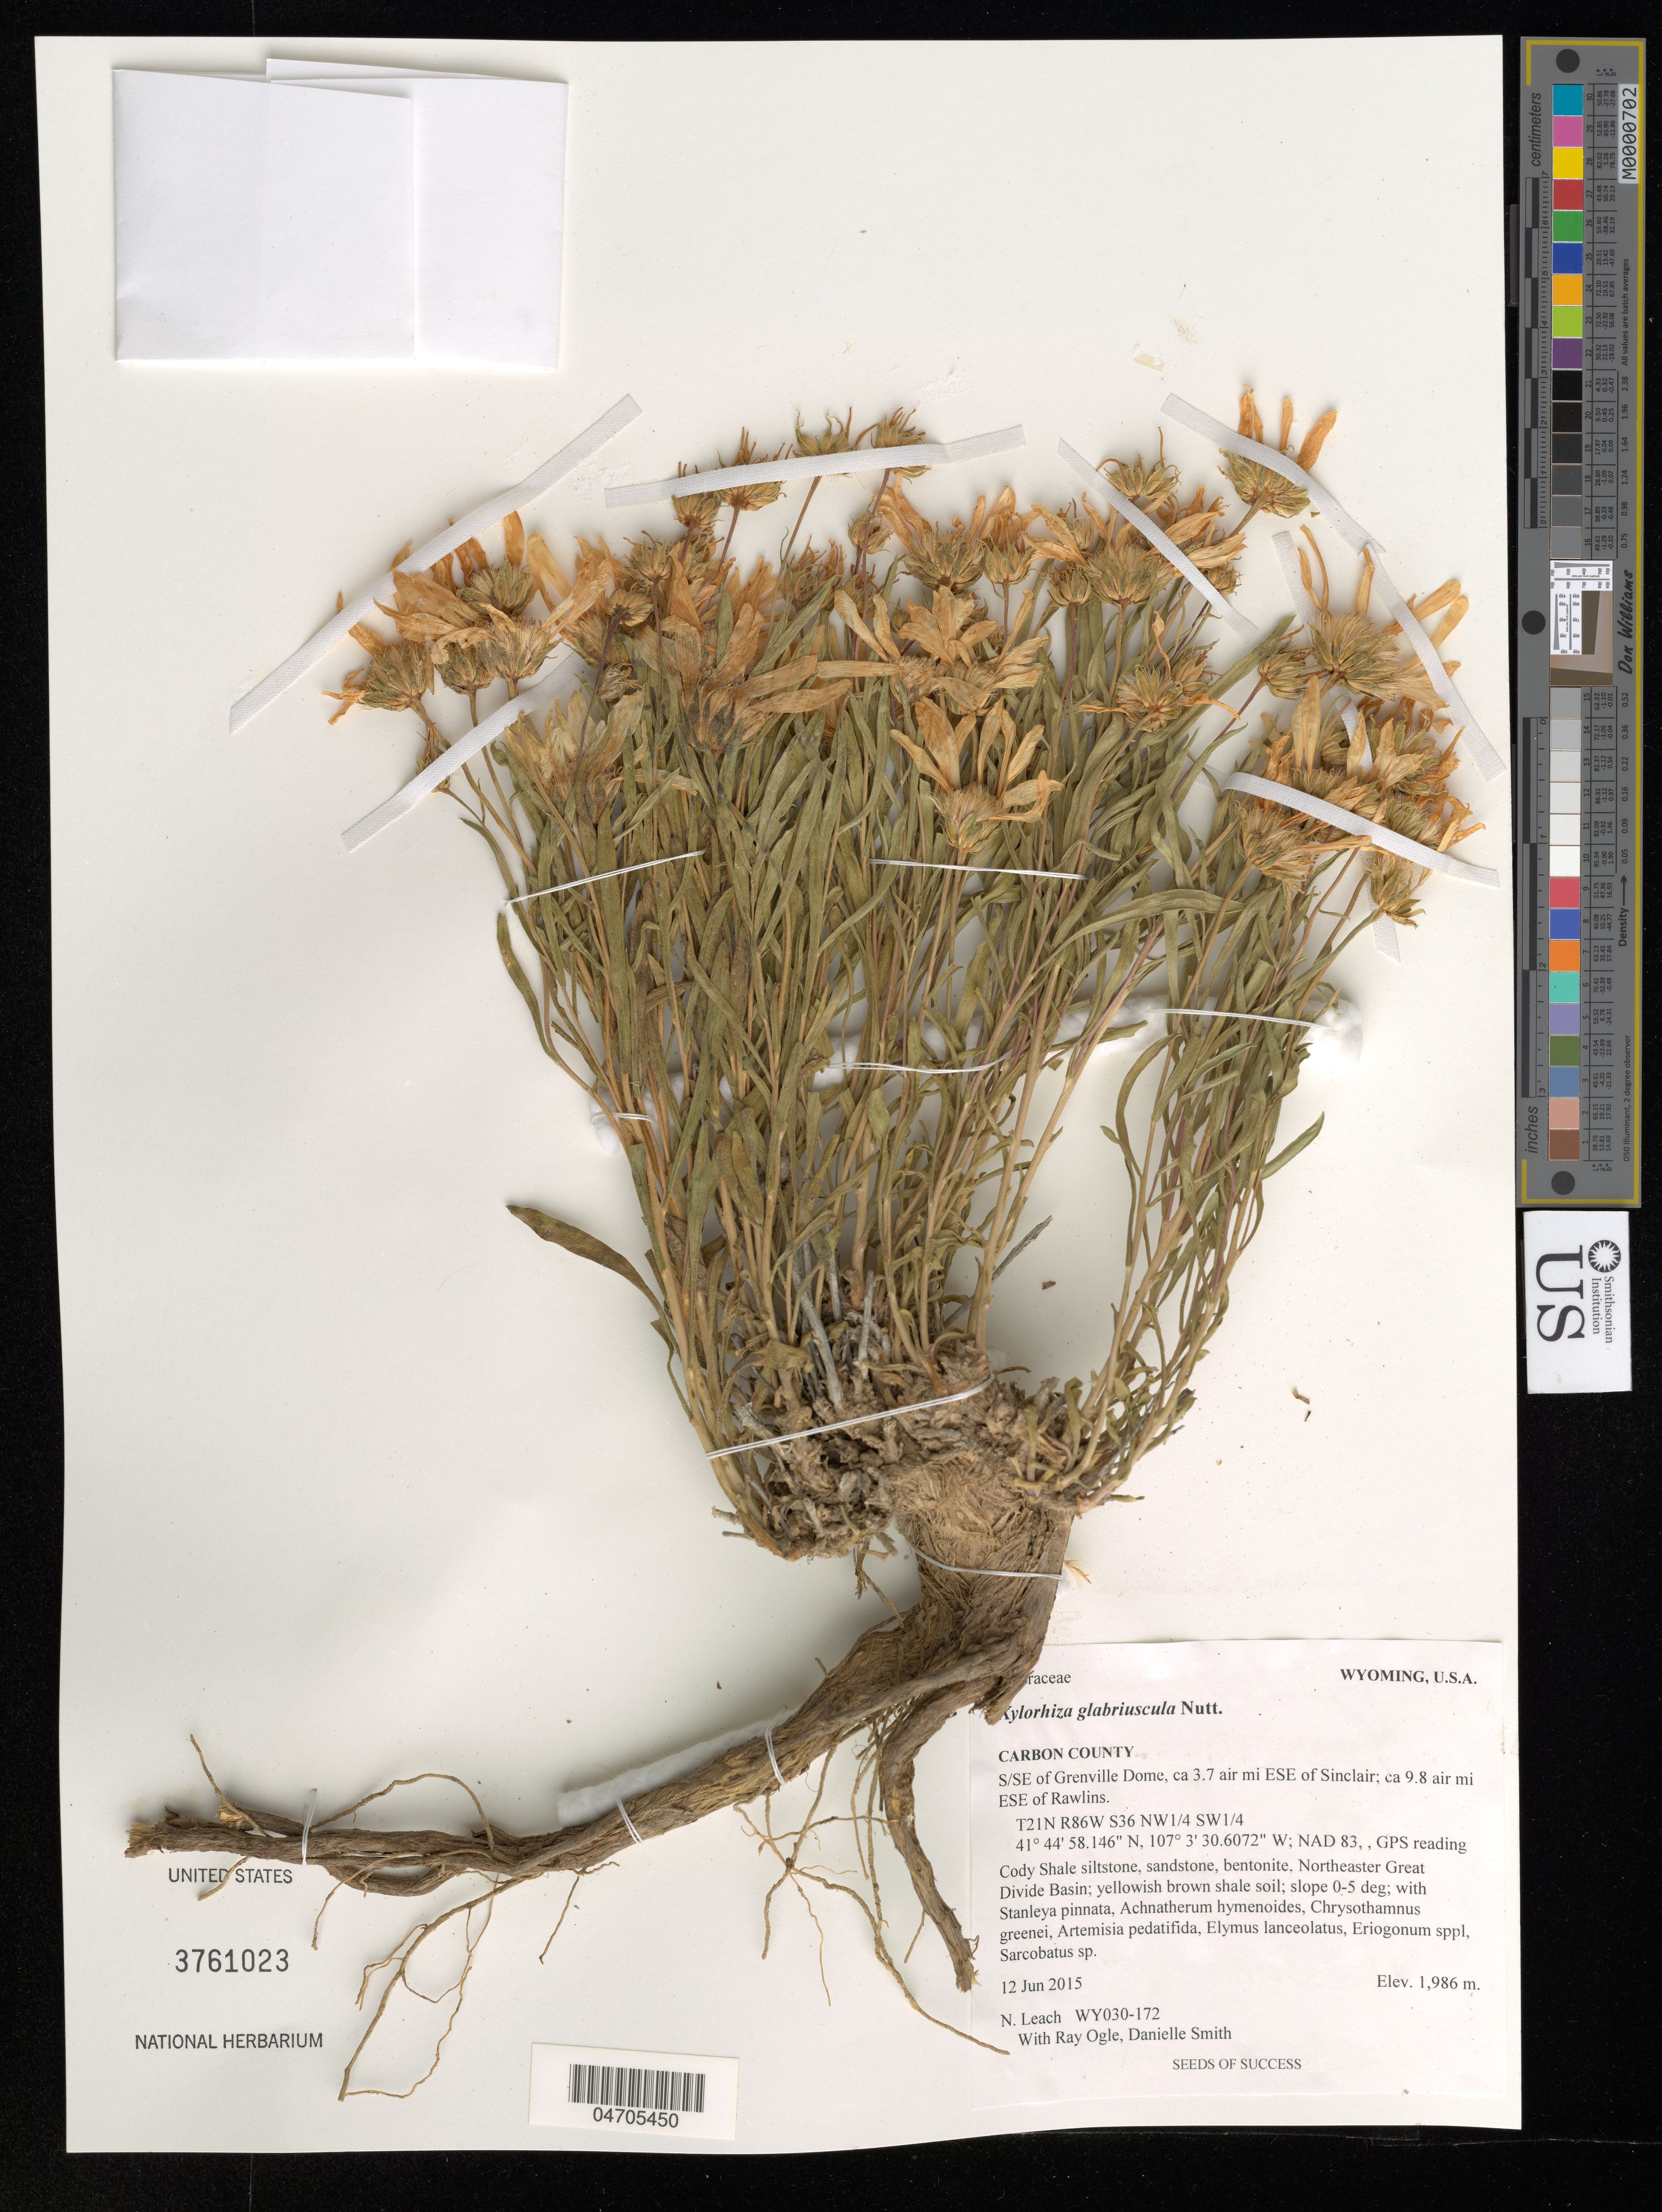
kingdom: Plantae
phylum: Tracheophyta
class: Magnoliopsida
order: Asterales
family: Asteraceae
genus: Xylorhiza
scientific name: Xylorhiza glabriuscula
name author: Nutt.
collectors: N. Leach, R. Ogle & D. Smith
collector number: WY030-172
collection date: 2015-06-12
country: United States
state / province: Wyoming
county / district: Carbon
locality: Carbon County. S/SE of Grenville Dome, ca. 3.7 air mi ESE of Sinclair; ca. 9.8 air mi. ESE of Rawlins. T21N R86W S36 NW1/4 SW1/4. NAD 83.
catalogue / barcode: US 3761023